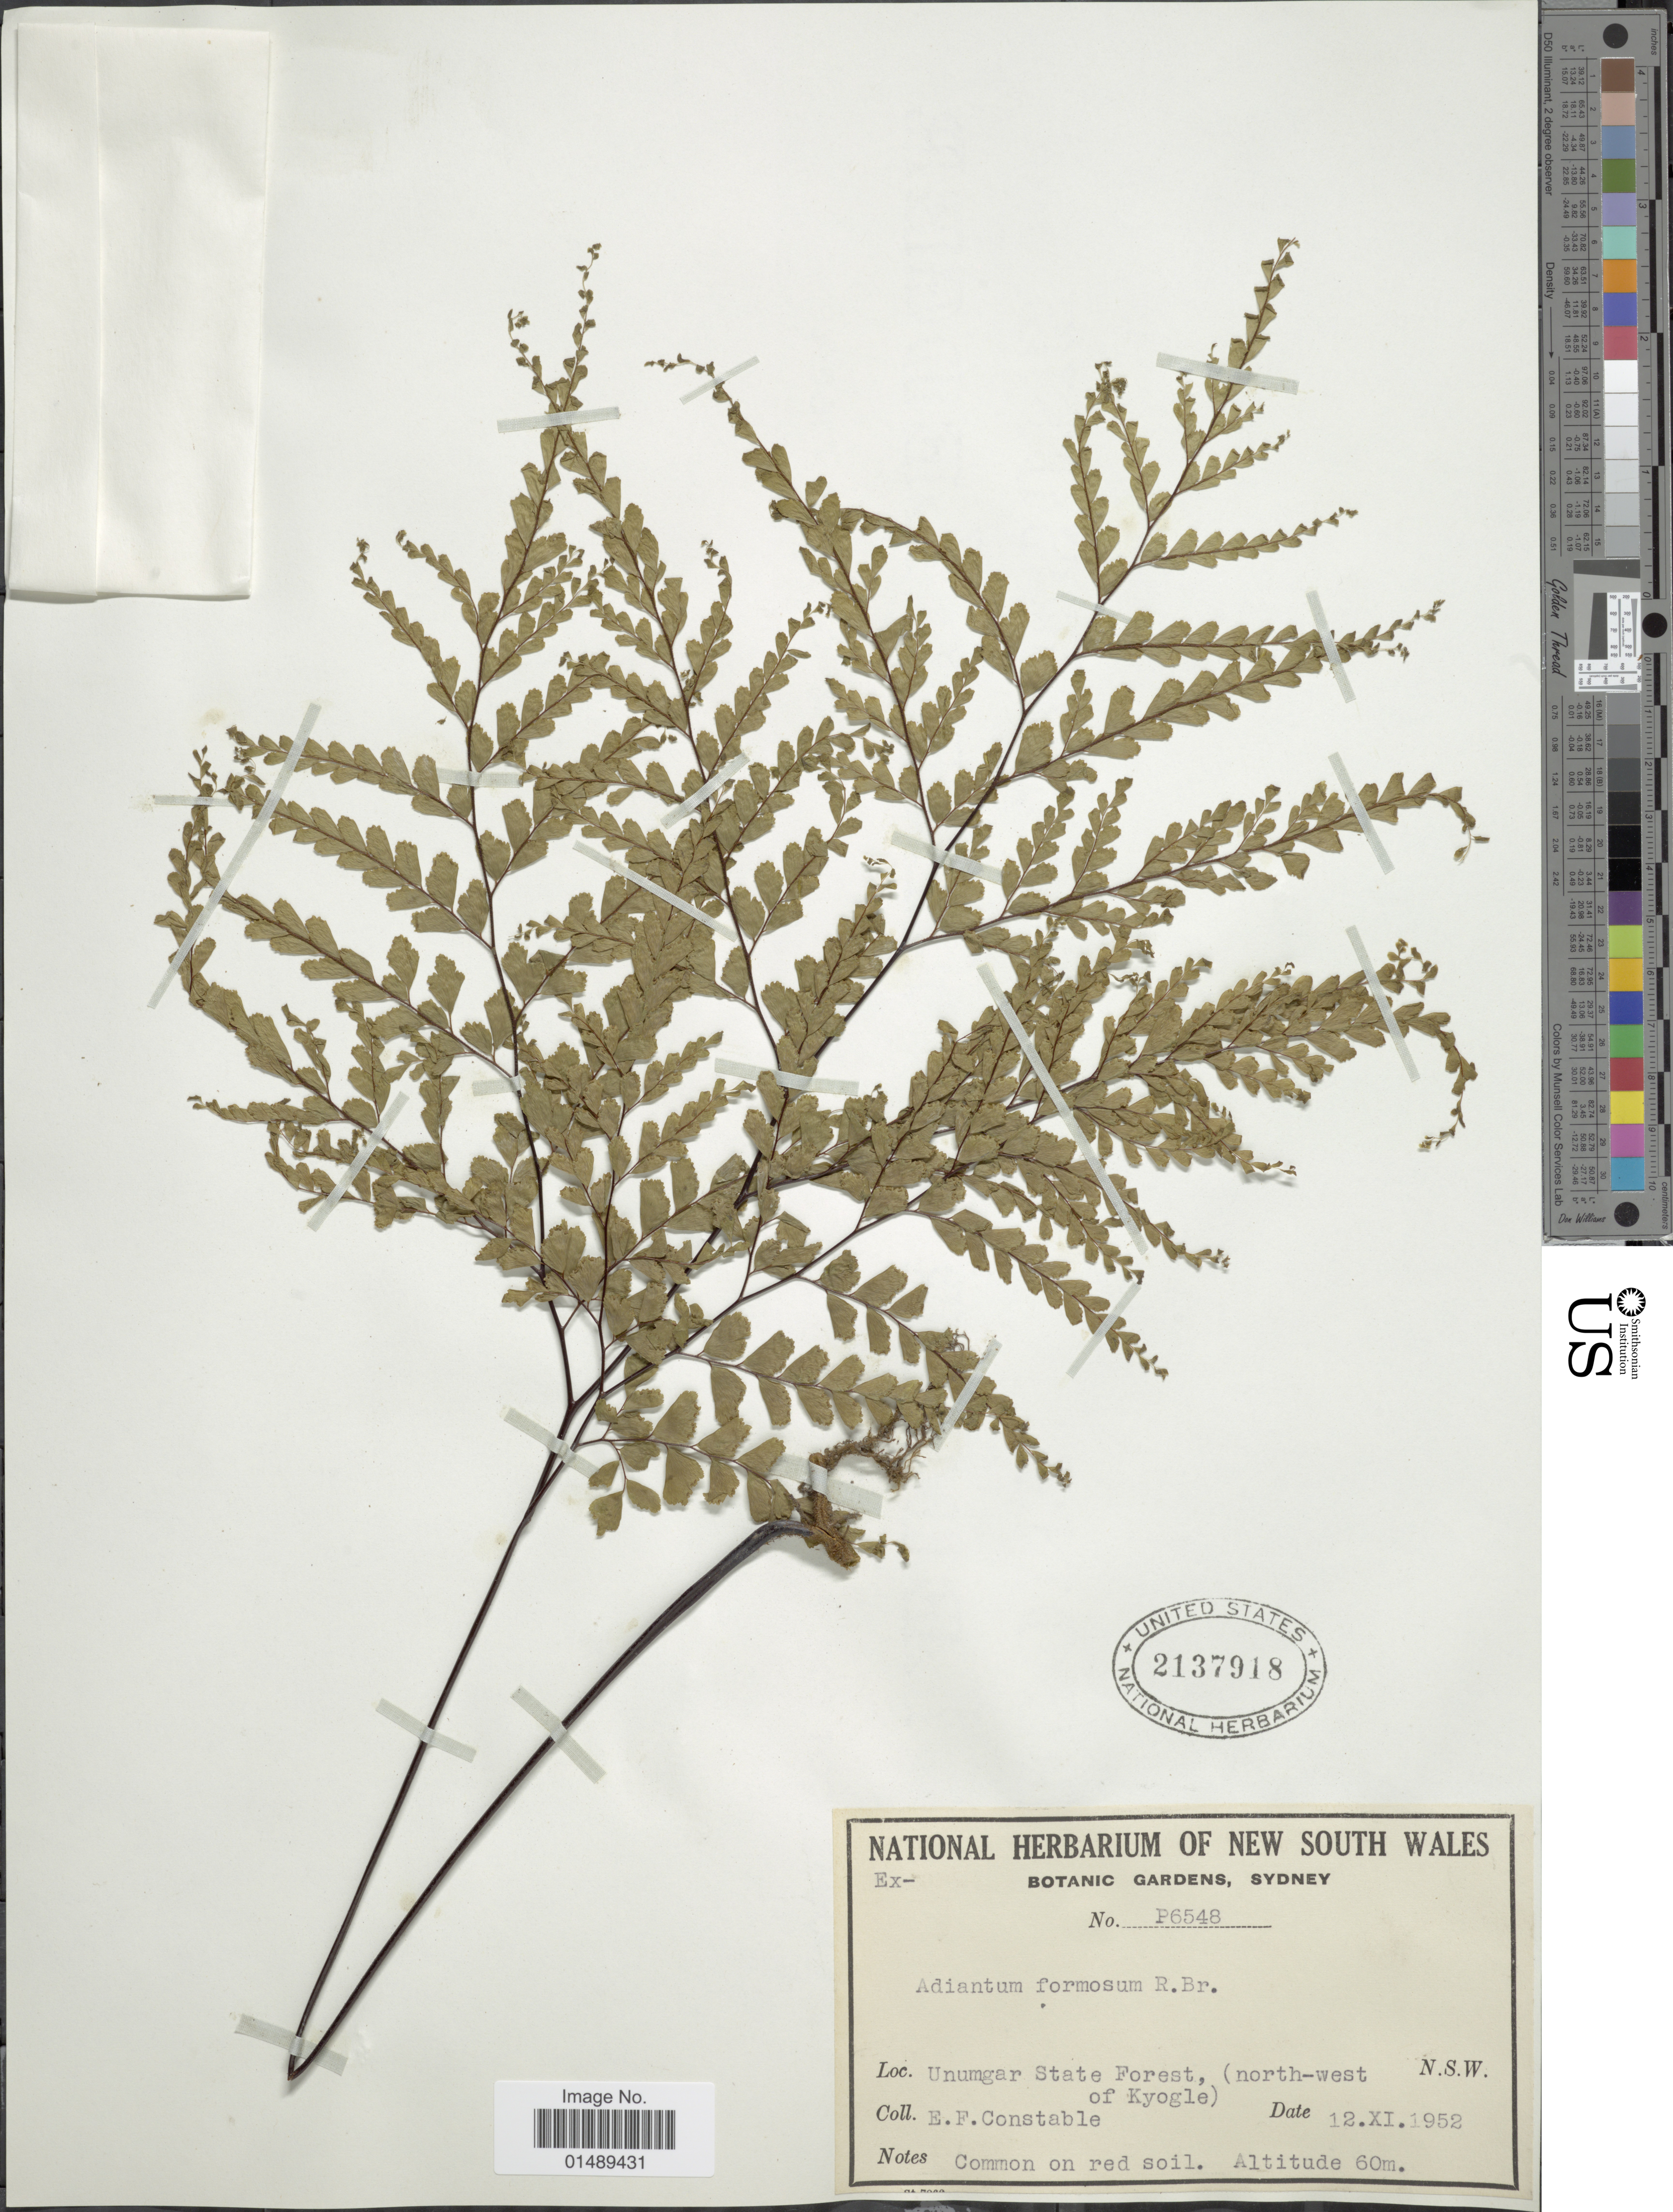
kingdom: Plantae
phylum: Tracheophyta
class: Polypodiopsida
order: Polypodiales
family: Pteridaceae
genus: Adiantum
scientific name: Adiantum formosum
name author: R. Br.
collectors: E. F. Constable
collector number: P6548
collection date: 1952-11-12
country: Australia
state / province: New South Wales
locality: Unumgar State Forest, (north-west of Kyogle)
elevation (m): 60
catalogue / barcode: US 2137918